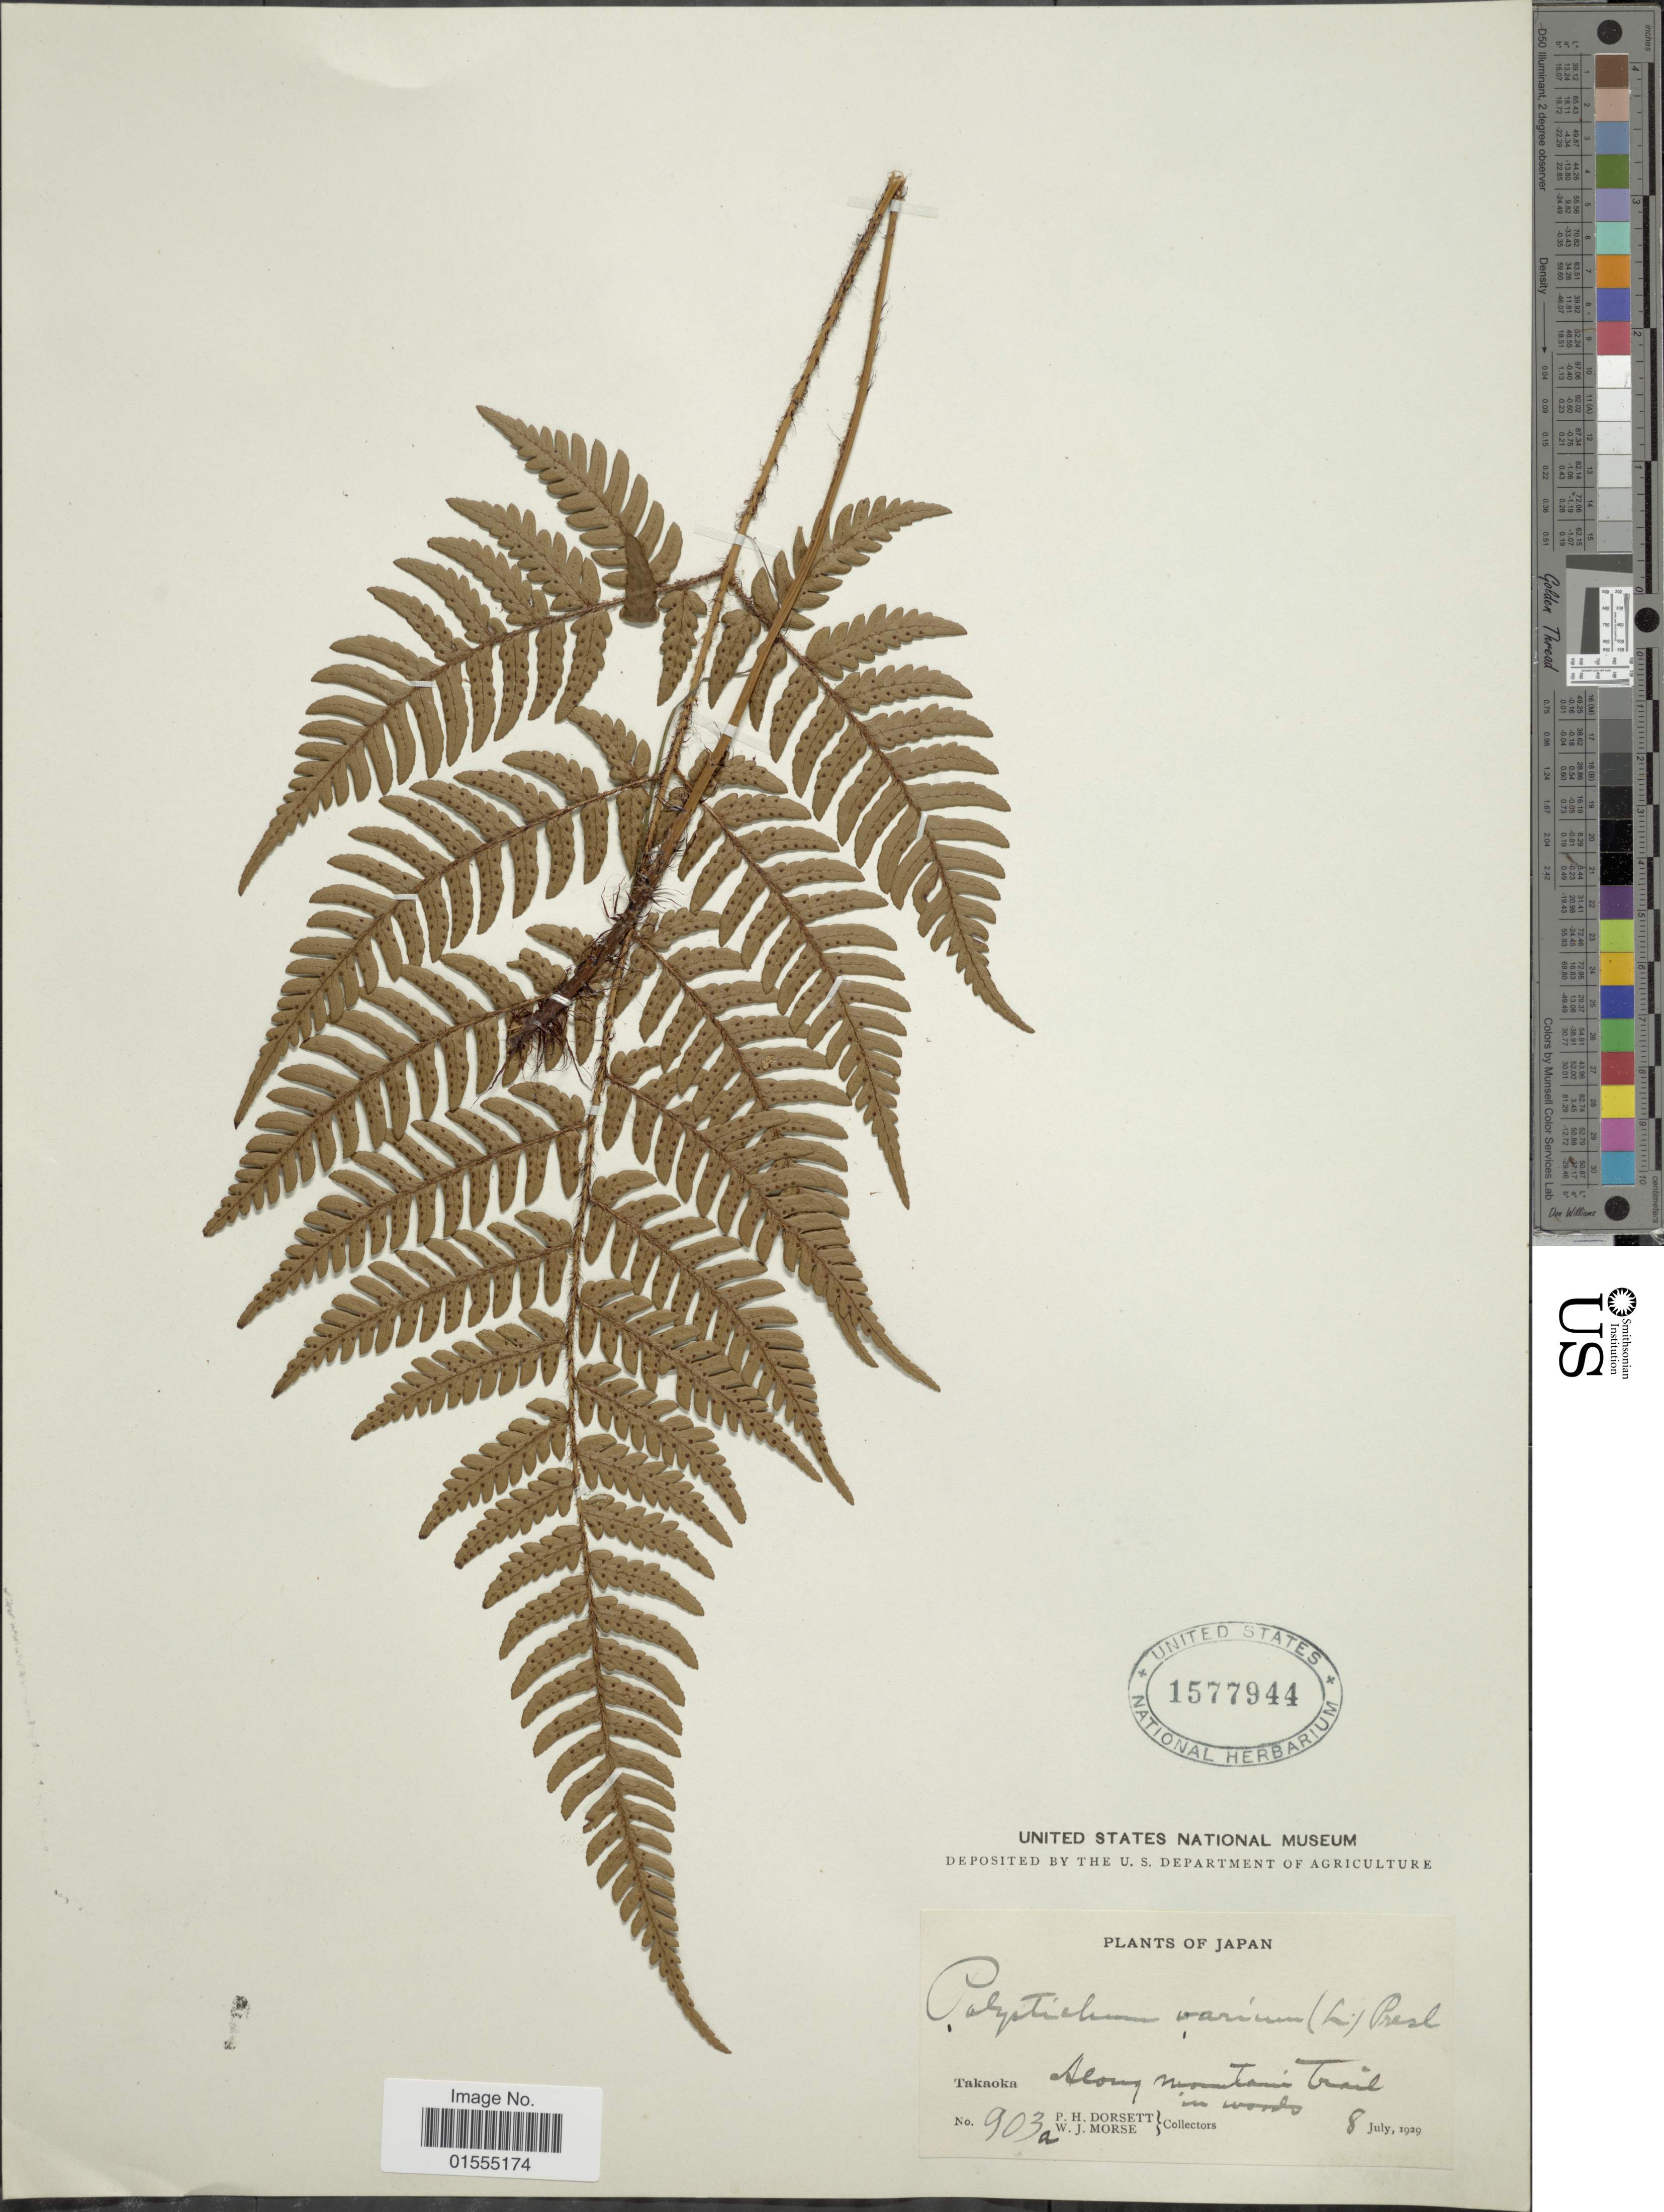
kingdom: Plantae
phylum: Tracheophyta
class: Polypodiopsida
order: Polypodiales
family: Dryopteridaceae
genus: Dryopteris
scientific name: Dryopteris varia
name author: (L.) Kuntze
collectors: P. H. Dorsett & W. J. Morse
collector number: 903a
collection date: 1929-07-08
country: Japan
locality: Takaoka, Along mountains trail in woods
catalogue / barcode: US 1577944